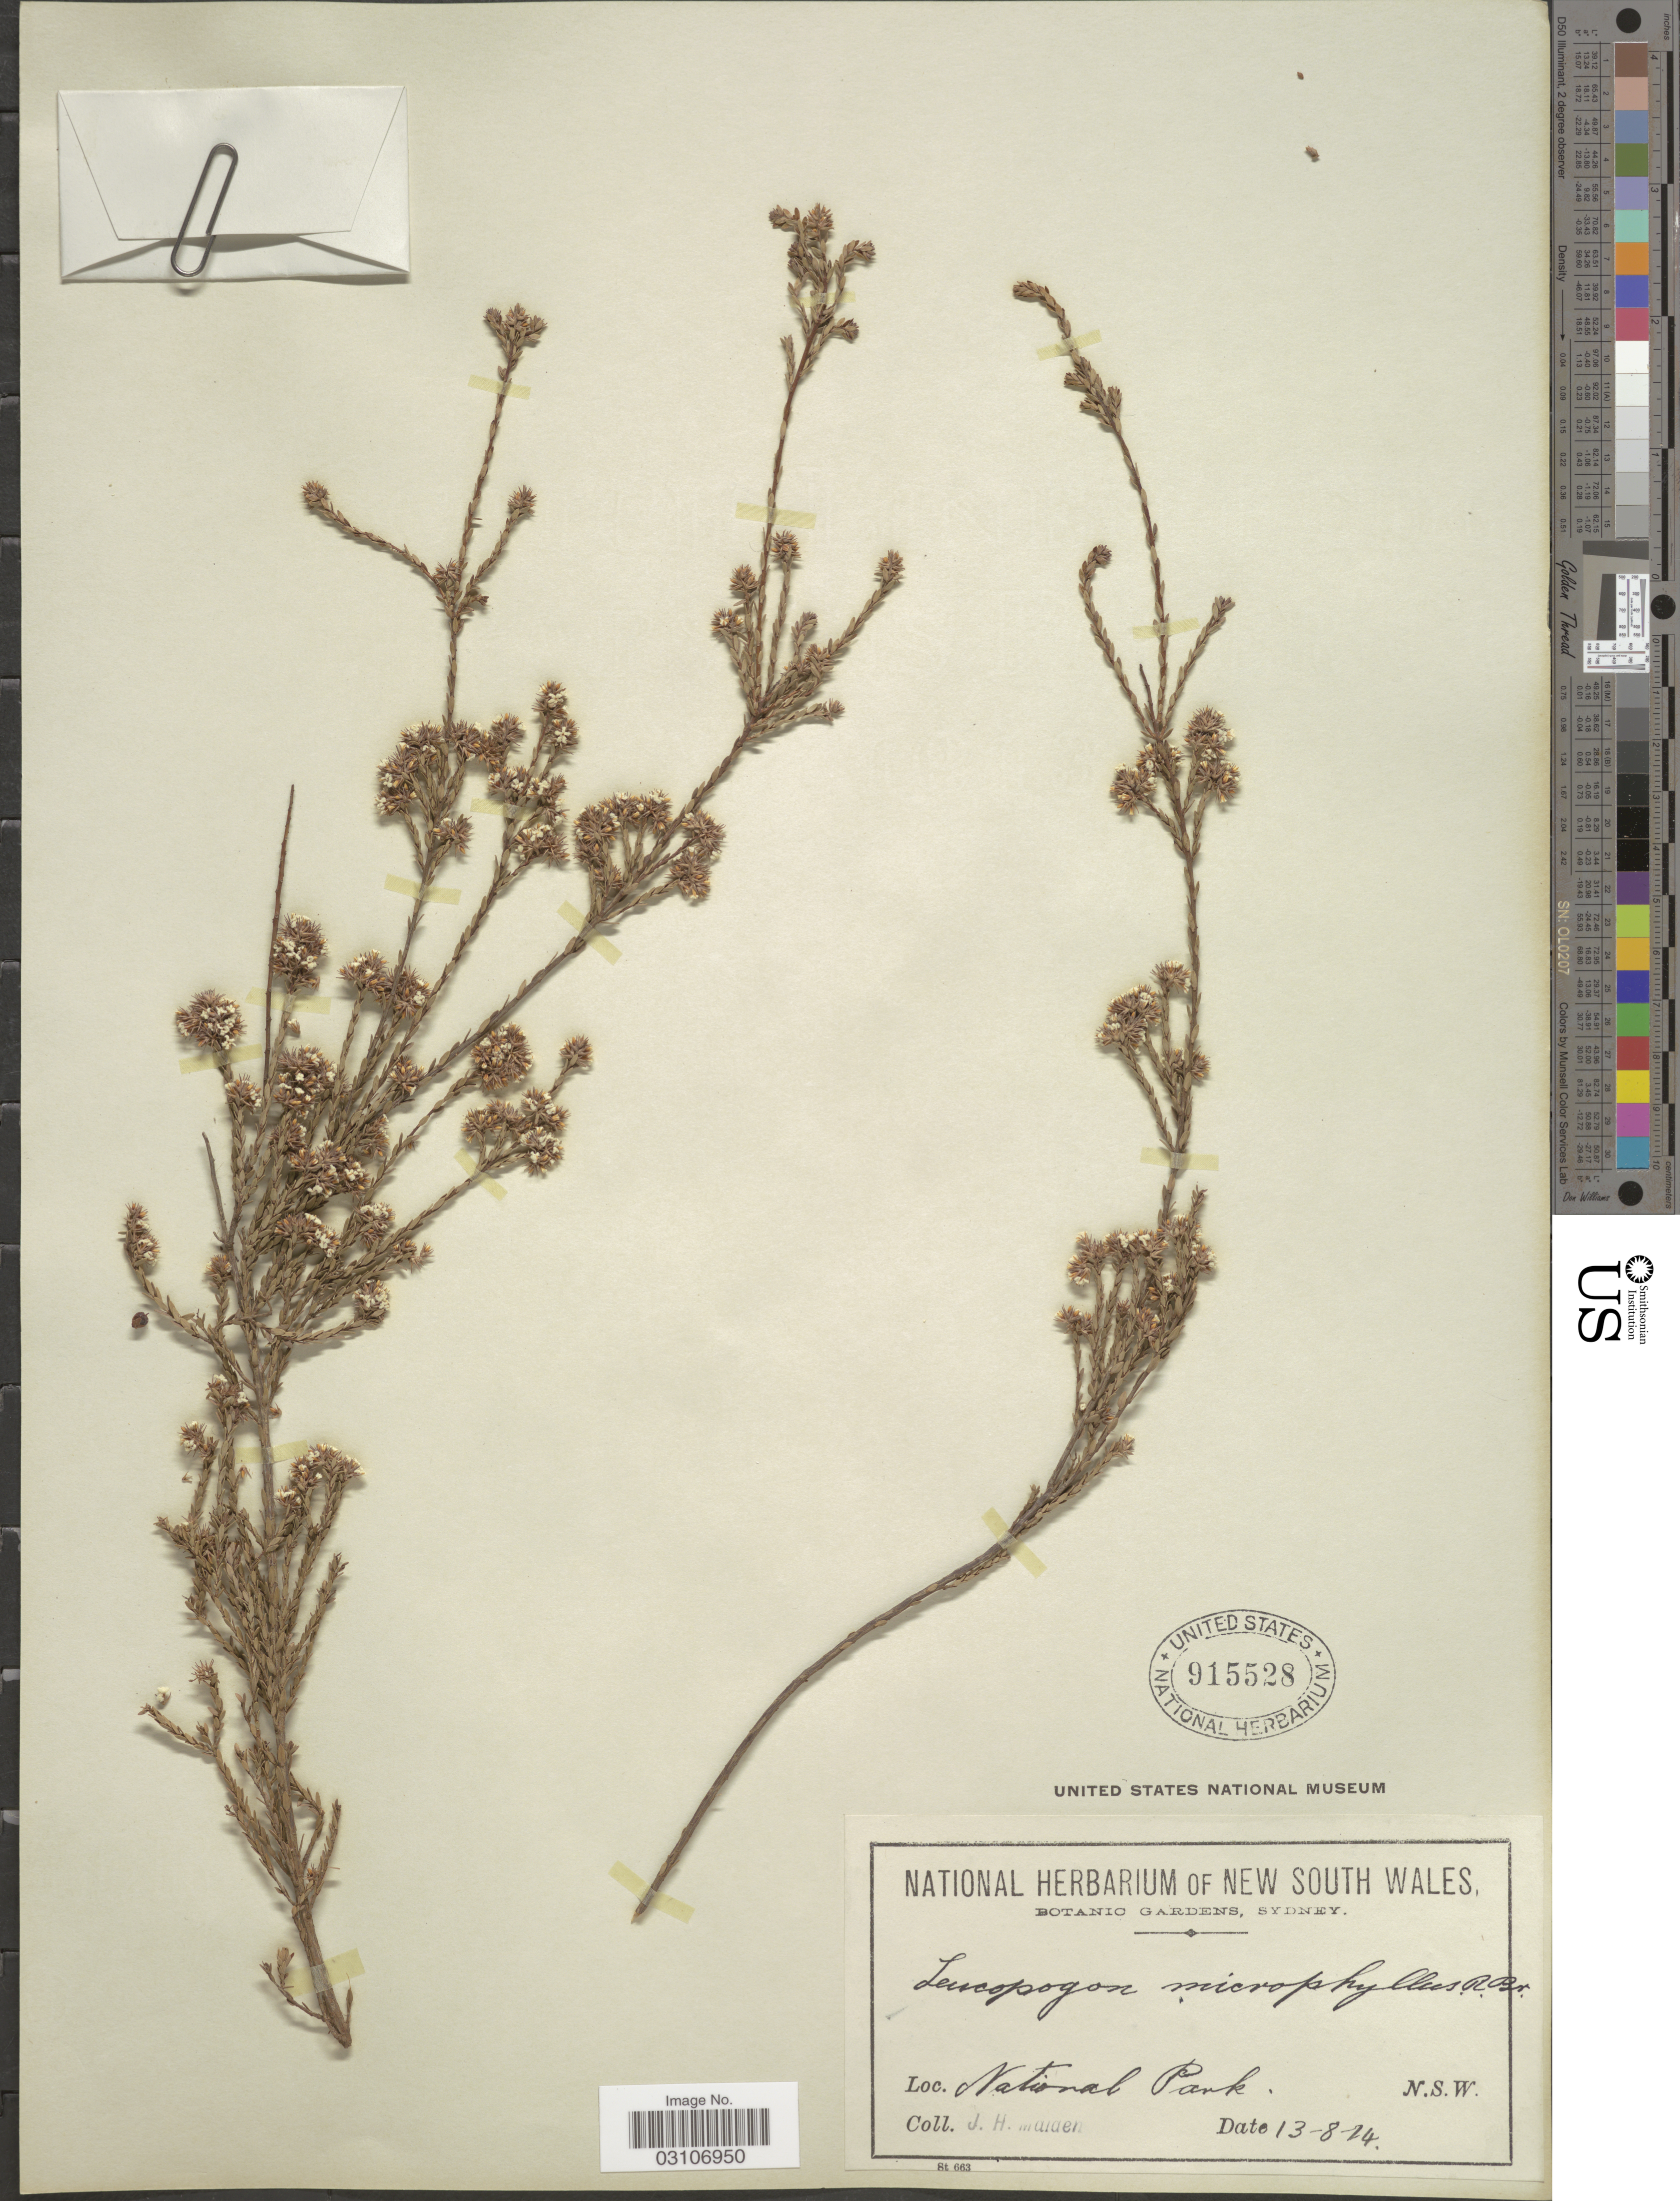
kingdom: Plantae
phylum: Tracheophyta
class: Magnoliopsida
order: Ericales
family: Ericaceae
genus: Leucopogon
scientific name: Leucopogon microphyllus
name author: R. Br.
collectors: J. Maiden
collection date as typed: Transcribed d/m/y: 13/8/24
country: Australia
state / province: New South Wales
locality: National Park.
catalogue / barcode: US 915528